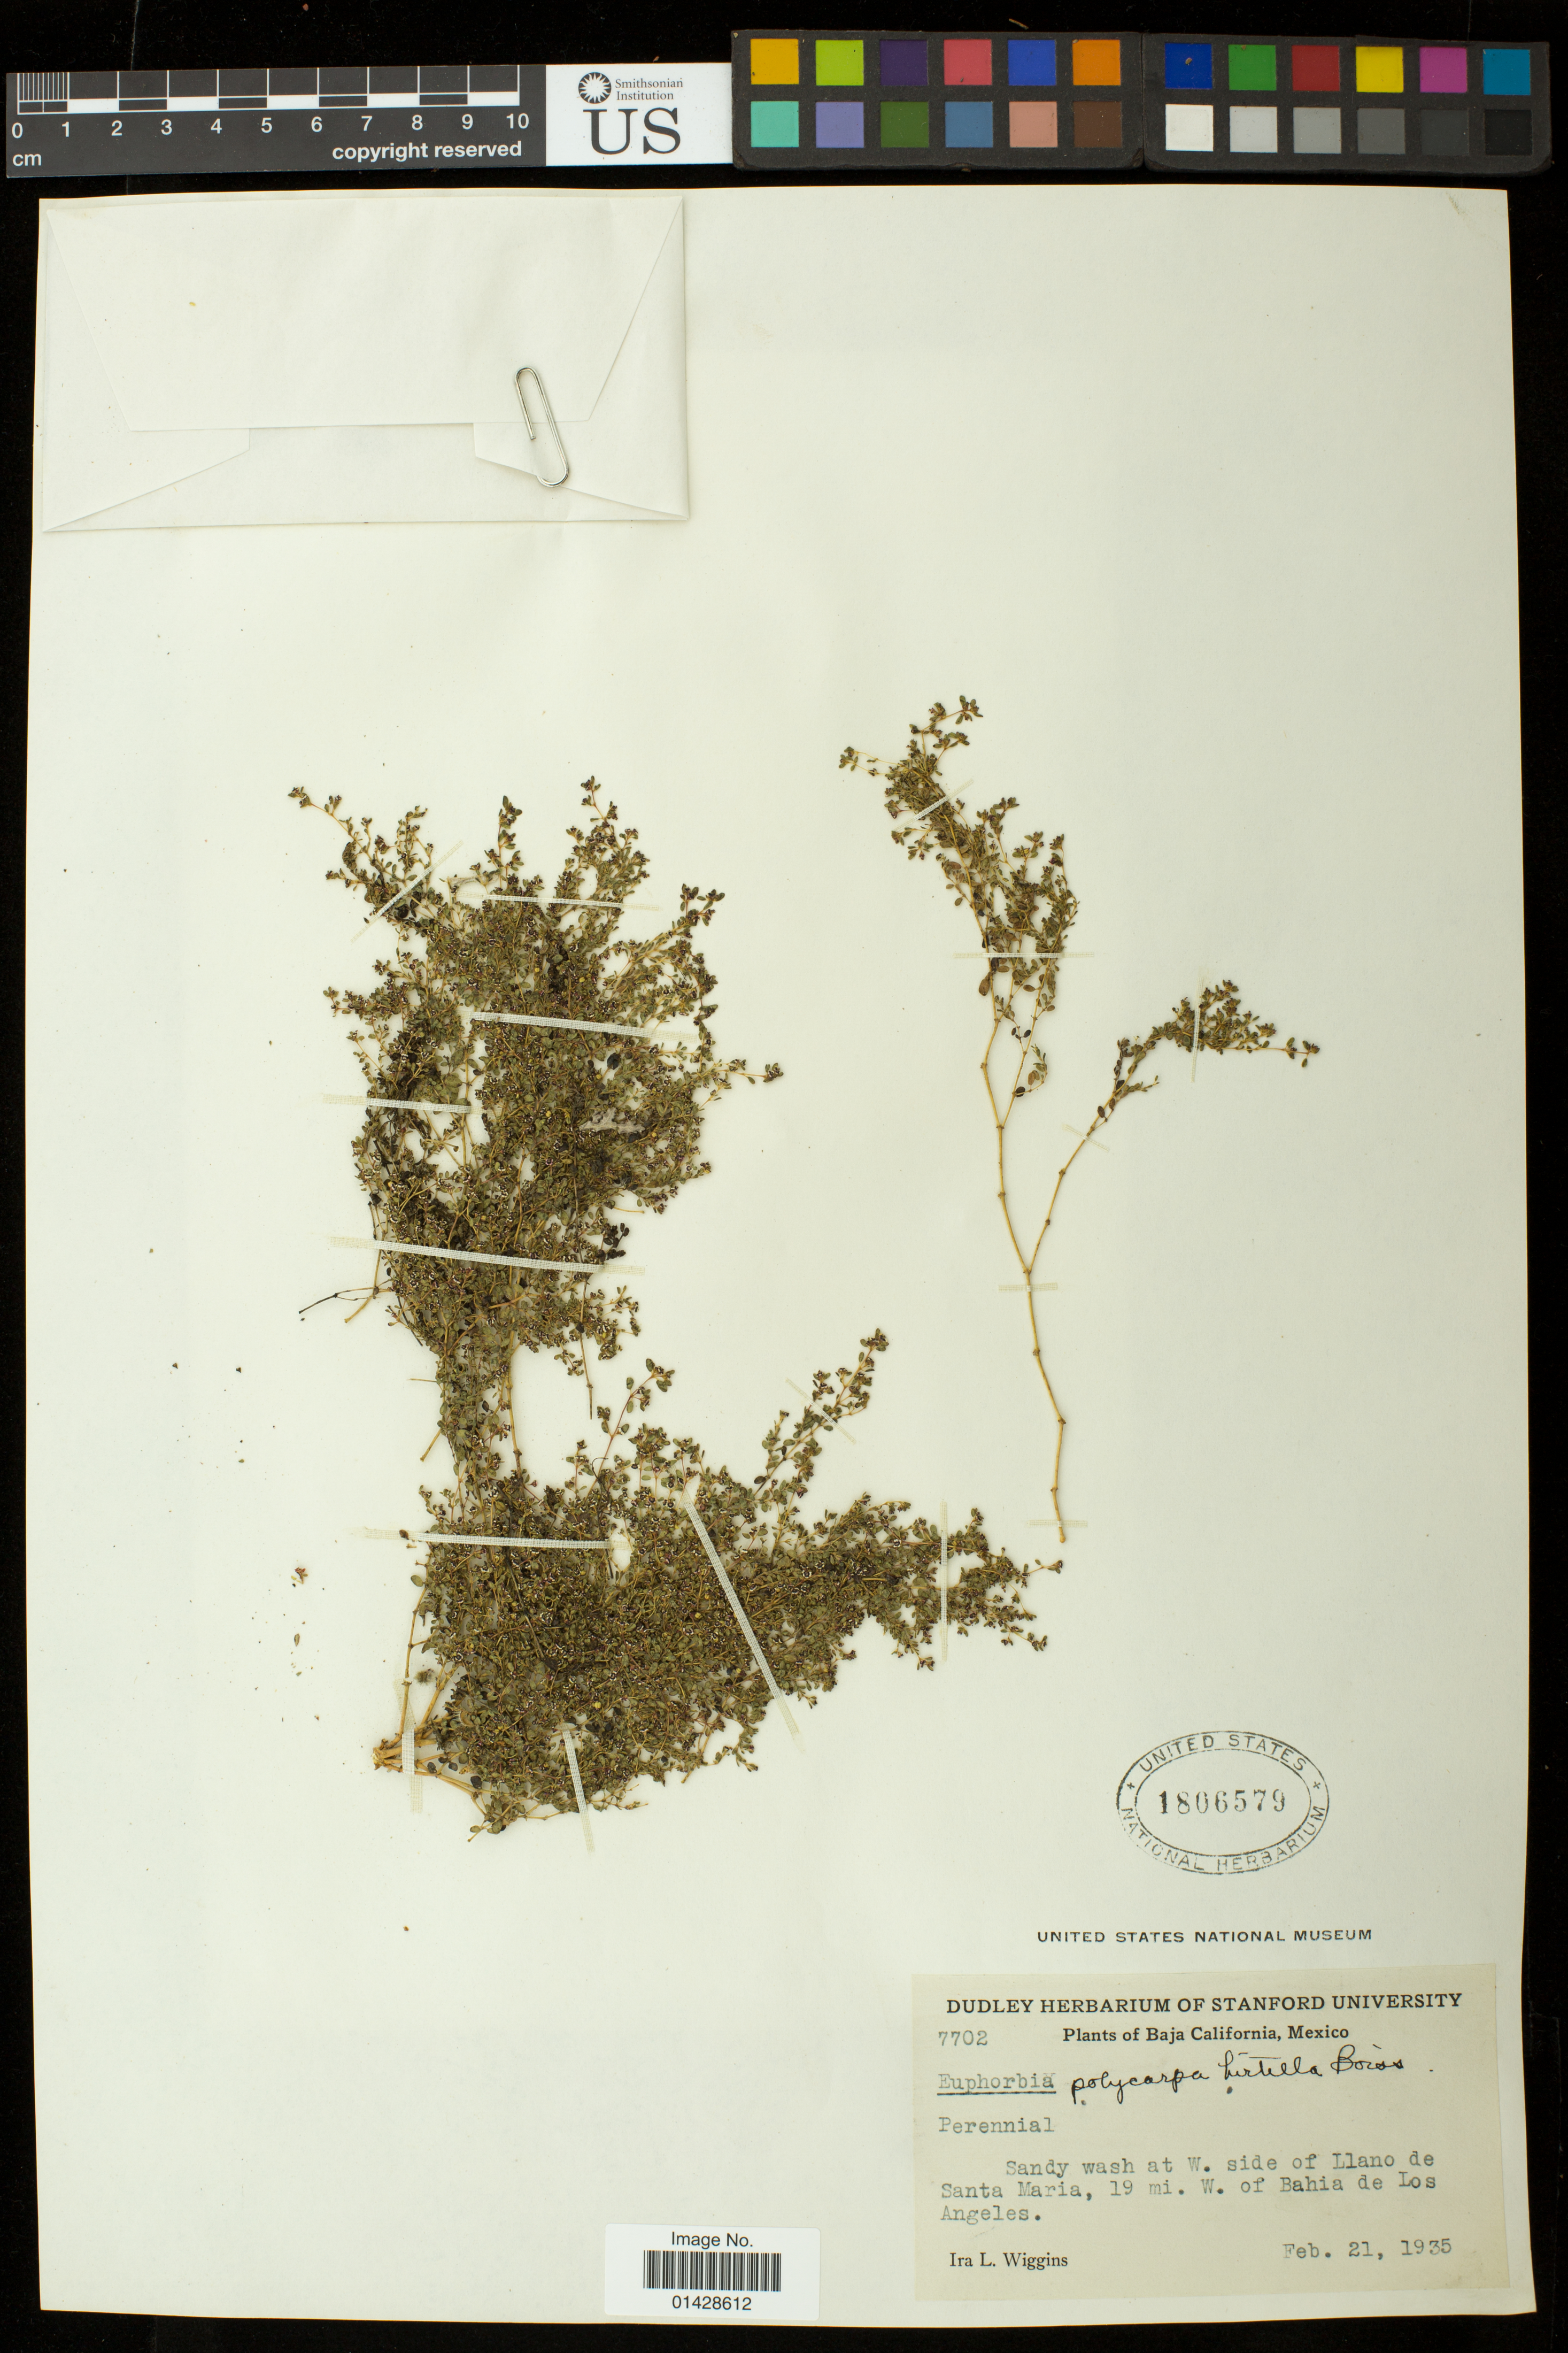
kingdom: Plantae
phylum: Tracheophyta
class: Magnoliopsida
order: Malpighiales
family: Euphorbiaceae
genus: Euphorbia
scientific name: Euphorbia polycarpa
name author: Benth.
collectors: I. L. Wiggins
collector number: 7702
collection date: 1935-02-21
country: Mexico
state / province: Baja California Norte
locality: Sandy wash at W. side of Llano de Santa Maria, 19 mi. W. of Bahia de Los Angeles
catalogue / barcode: US 1806579